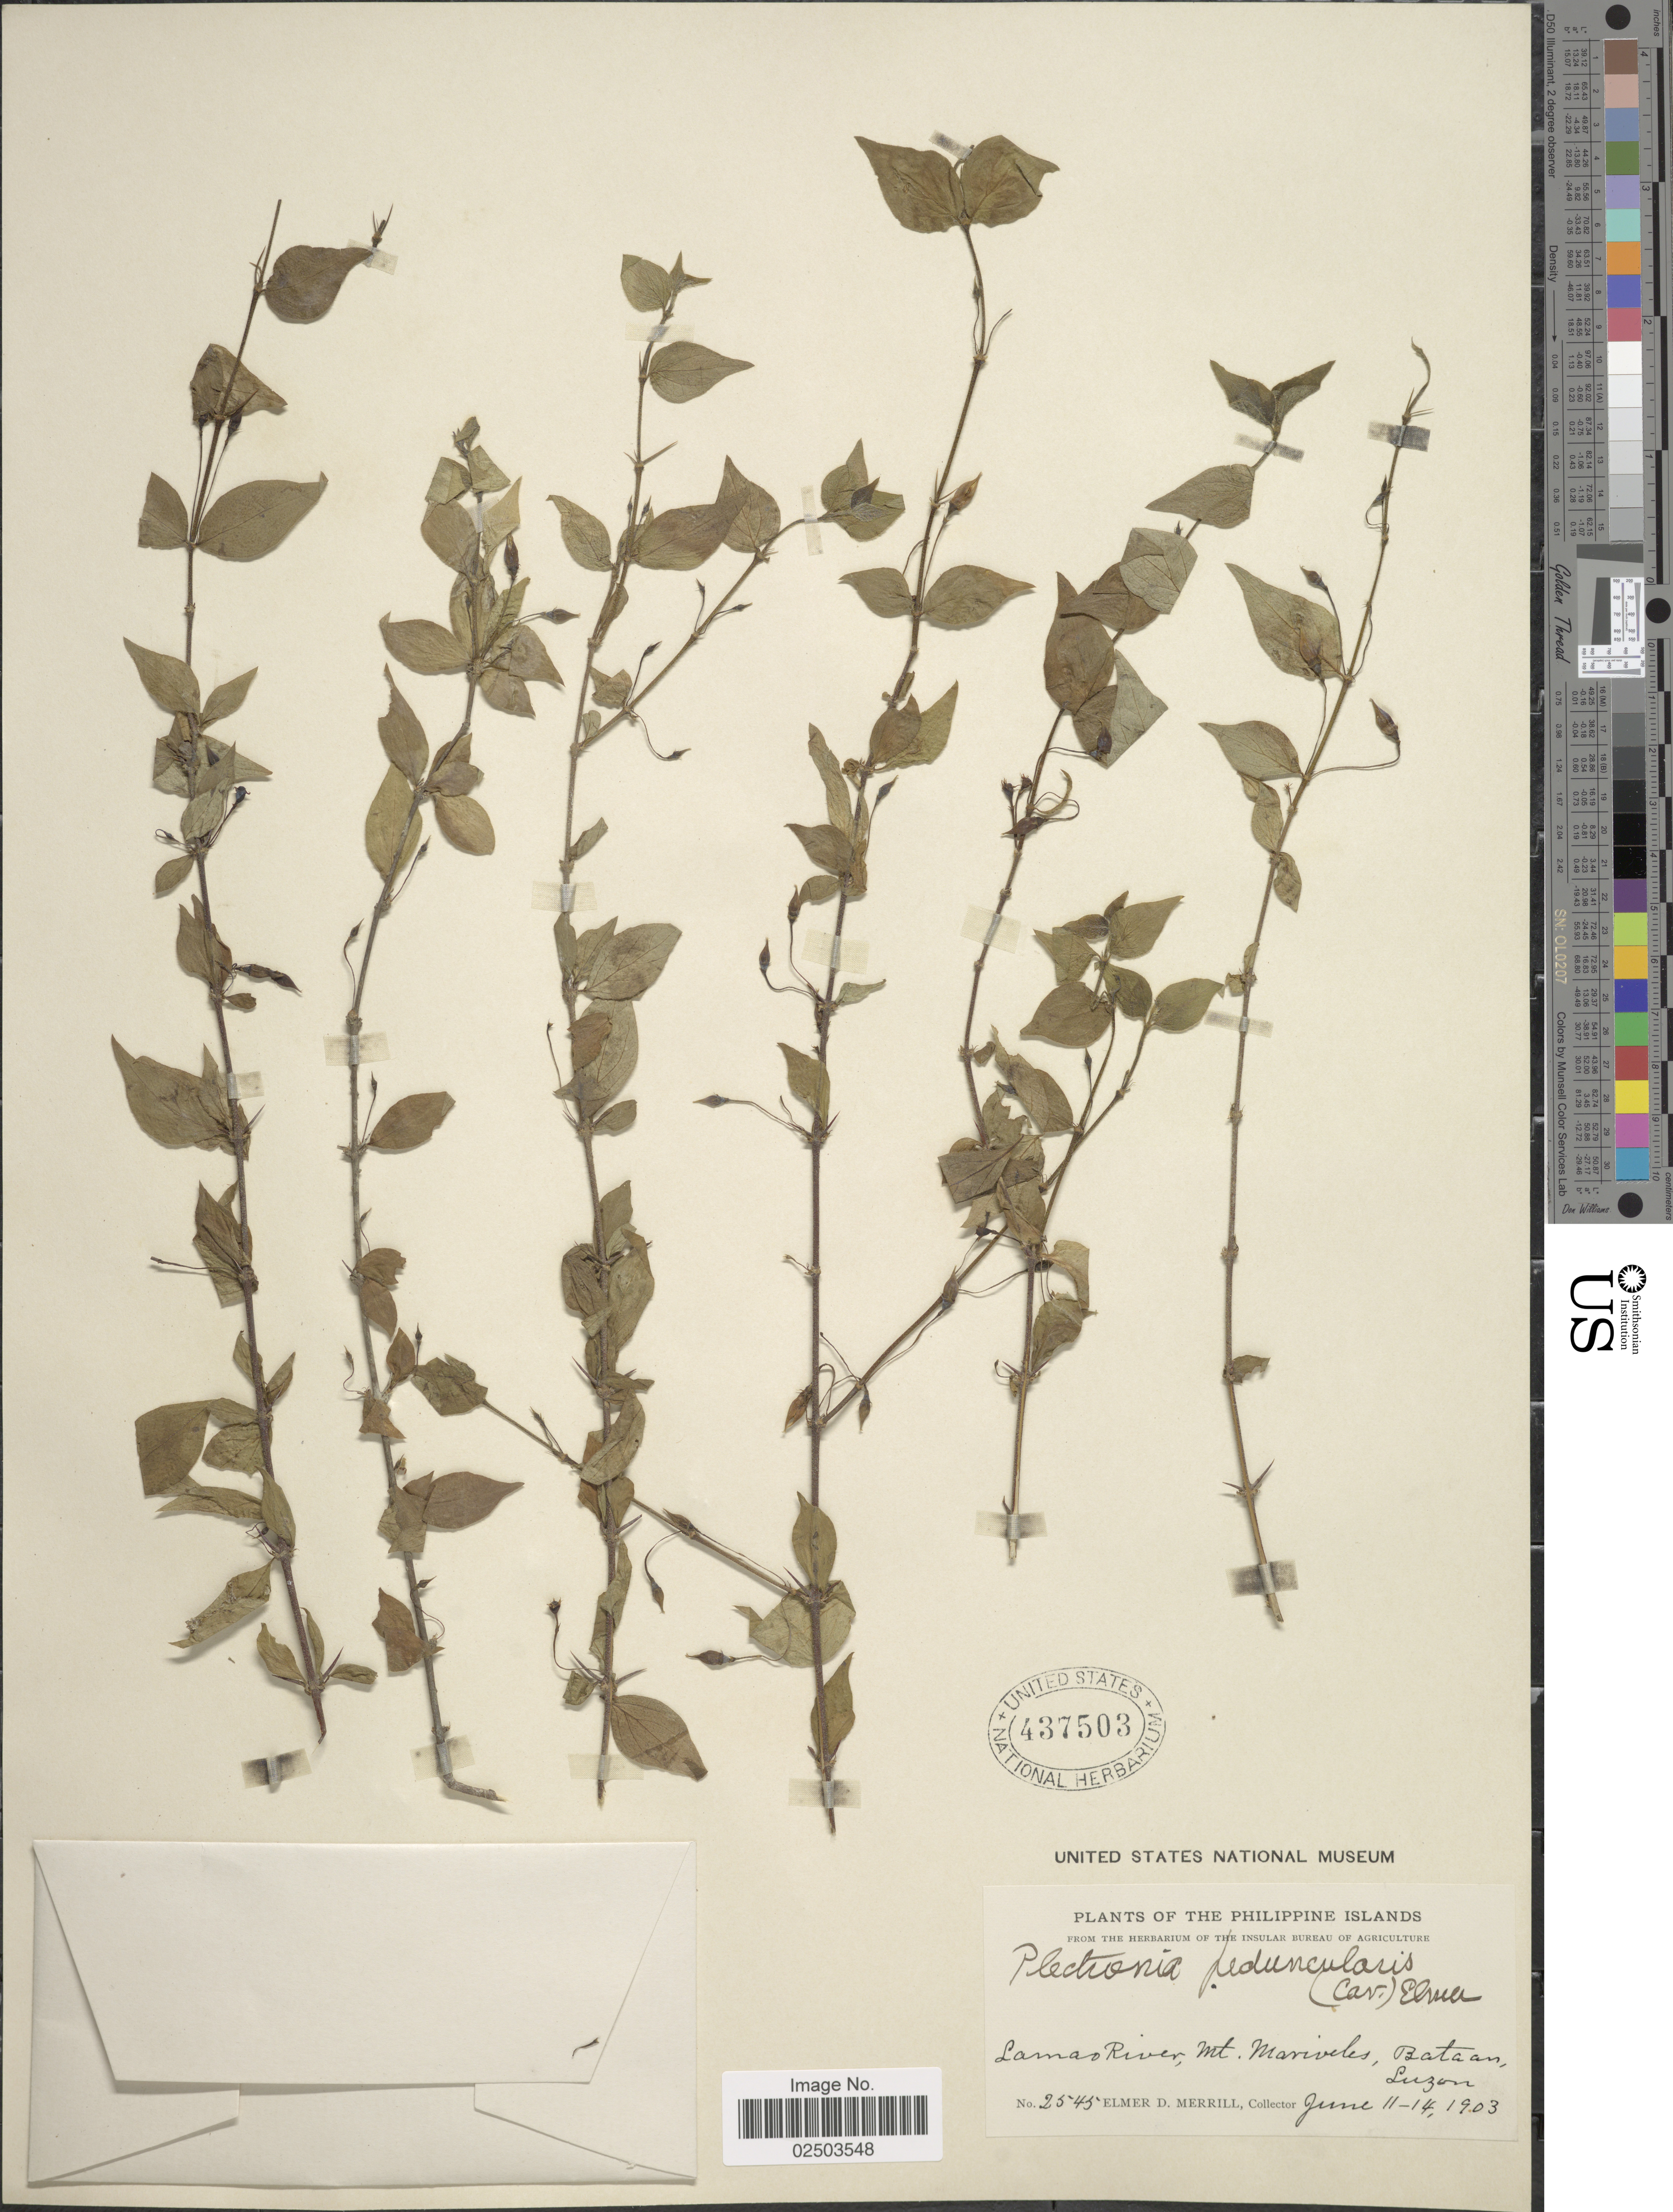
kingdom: Plantae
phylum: Tracheophyta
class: Magnoliopsida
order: Gentianales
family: Rubiaceae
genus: Canthium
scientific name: Canthium pedunculare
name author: Cav.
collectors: E. D. Merrill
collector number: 2545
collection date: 1903-06-11/1903-06-14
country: Philippines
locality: Philippine Islands, Lamas River, Mt. Mariveles, Bataan, Luzon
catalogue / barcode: US 437503